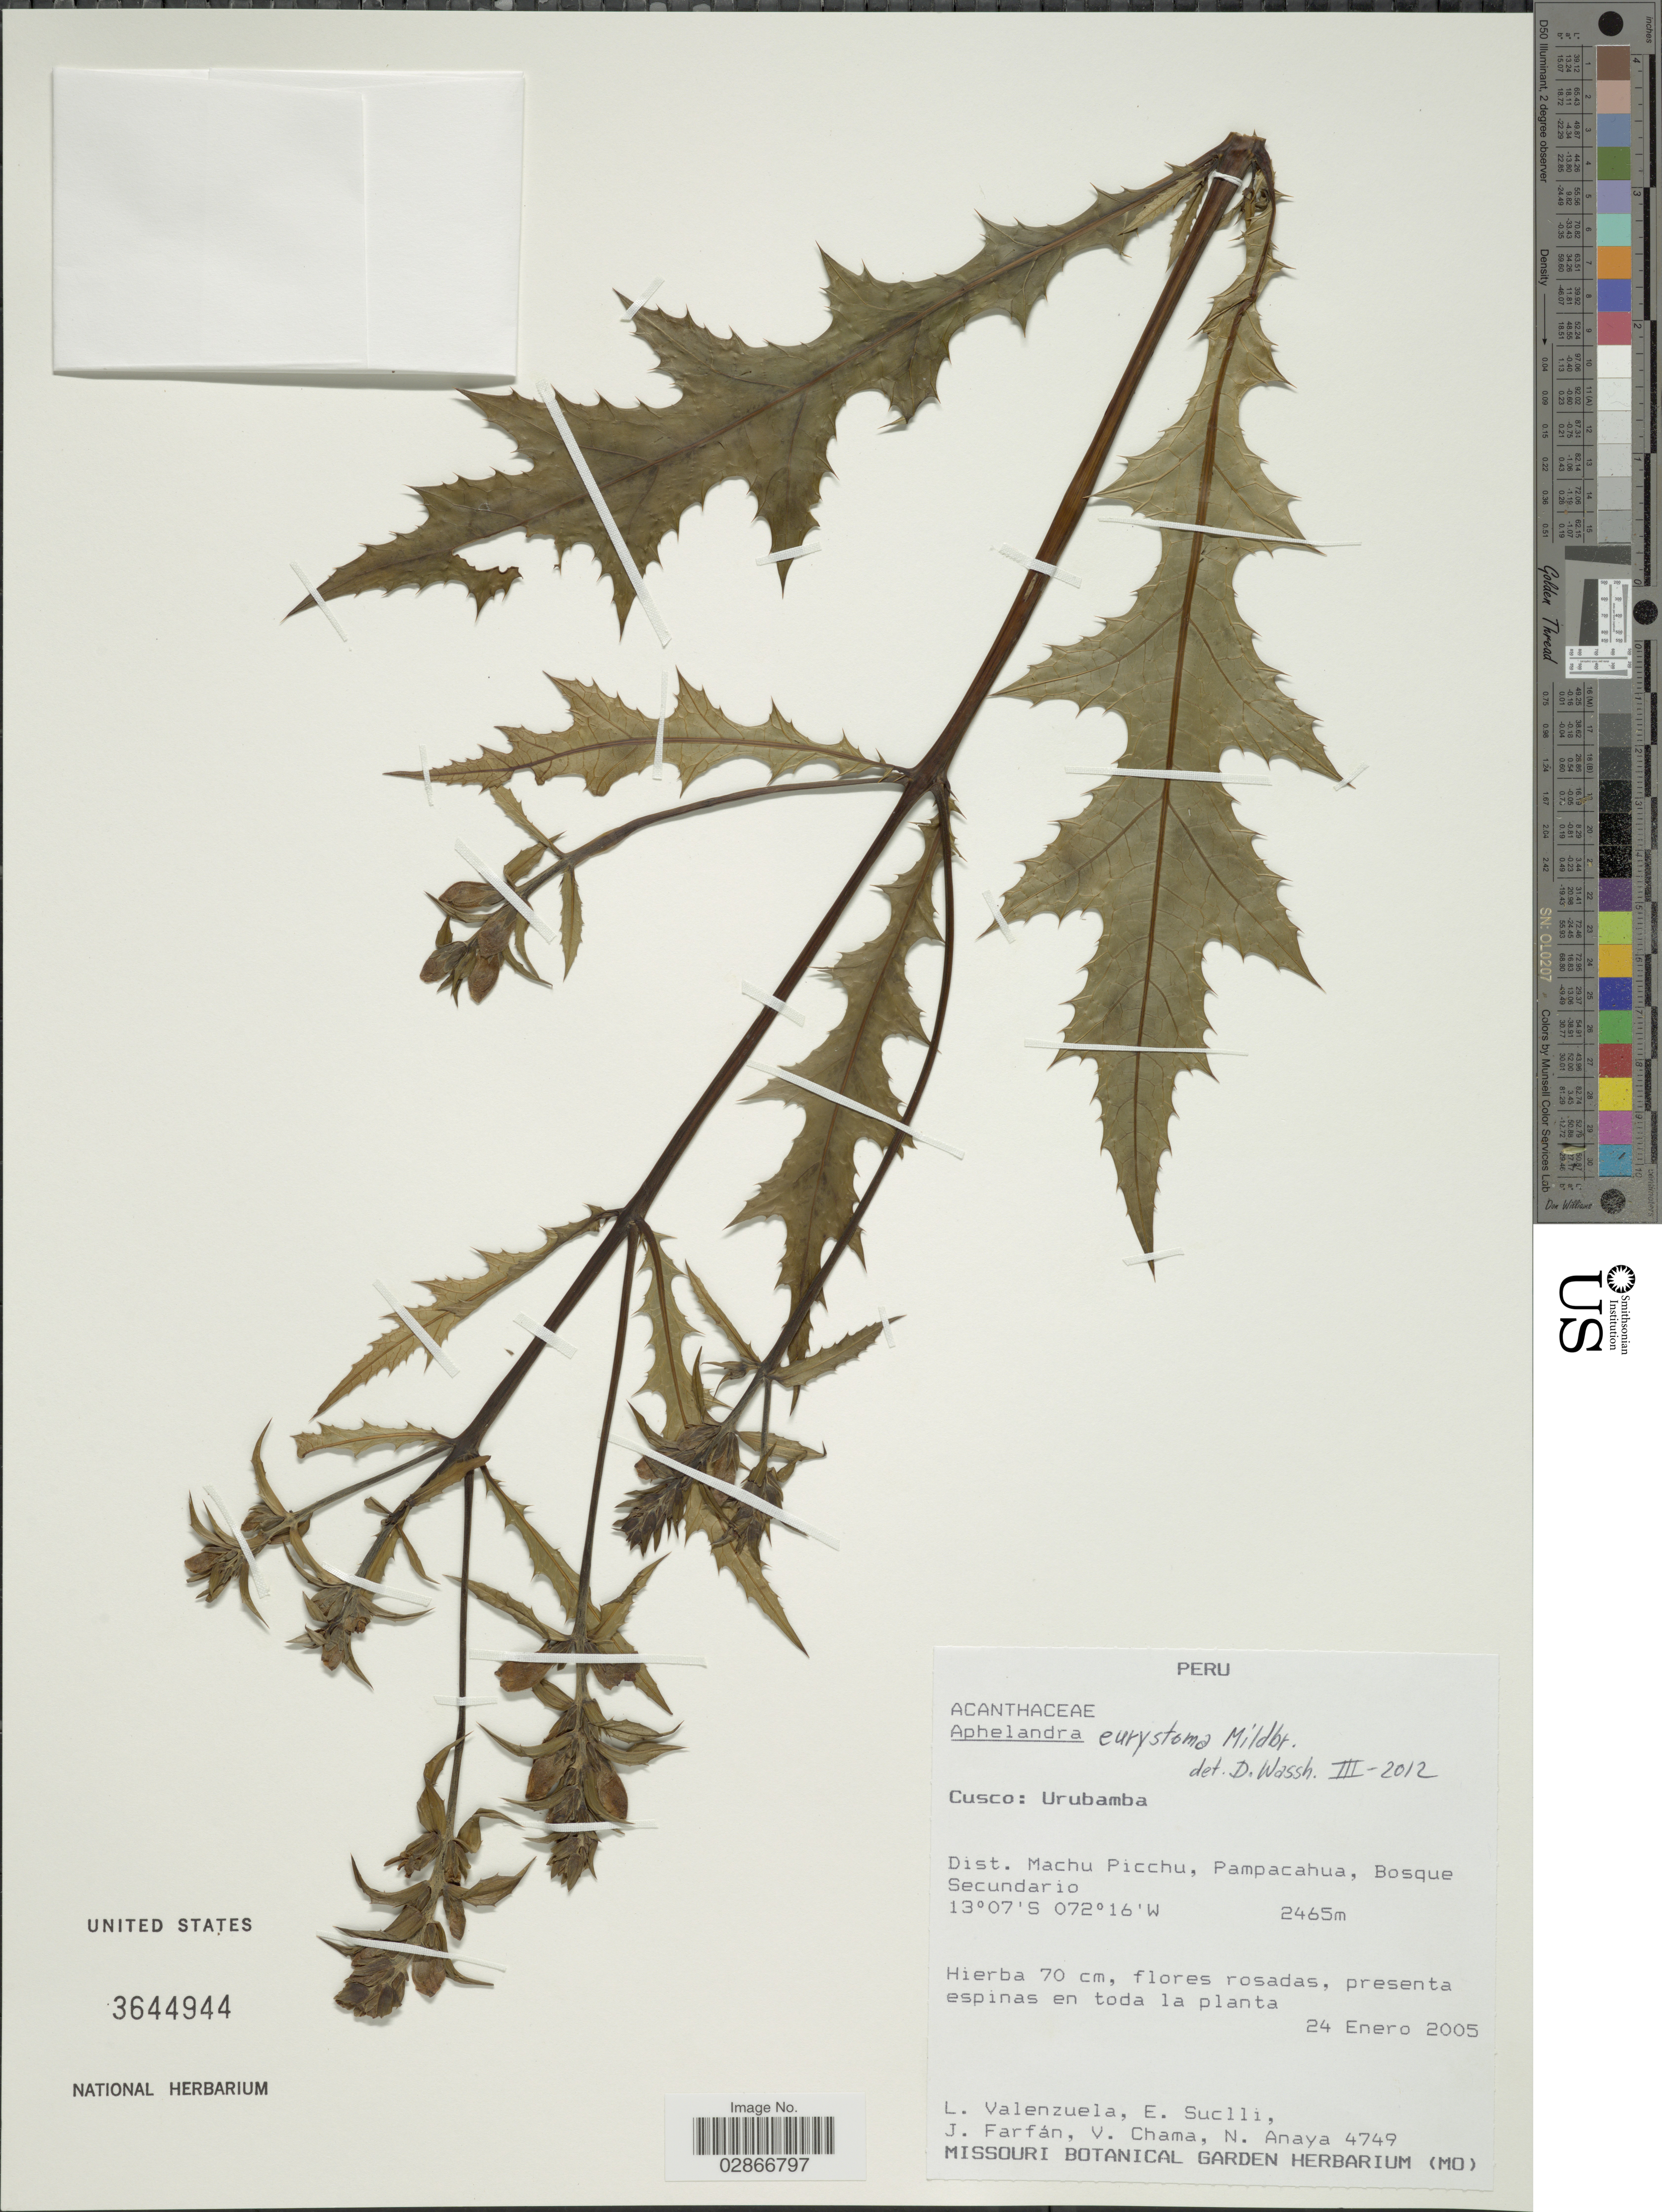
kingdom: Plantae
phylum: Tracheophyta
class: Magnoliopsida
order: Lamiales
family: Acanthaceae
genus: Aphelandra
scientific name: Aphelandra eurystoma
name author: Mildbr.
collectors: L. Valenzuela, E. Suclli, J. Farfán, V. Chama & N. Anaya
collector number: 4749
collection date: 2005-01-24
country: Peru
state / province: Cusco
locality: Urubamba, Dist. Machu Picchu, Pampacahua.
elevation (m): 2465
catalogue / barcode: US 3644944